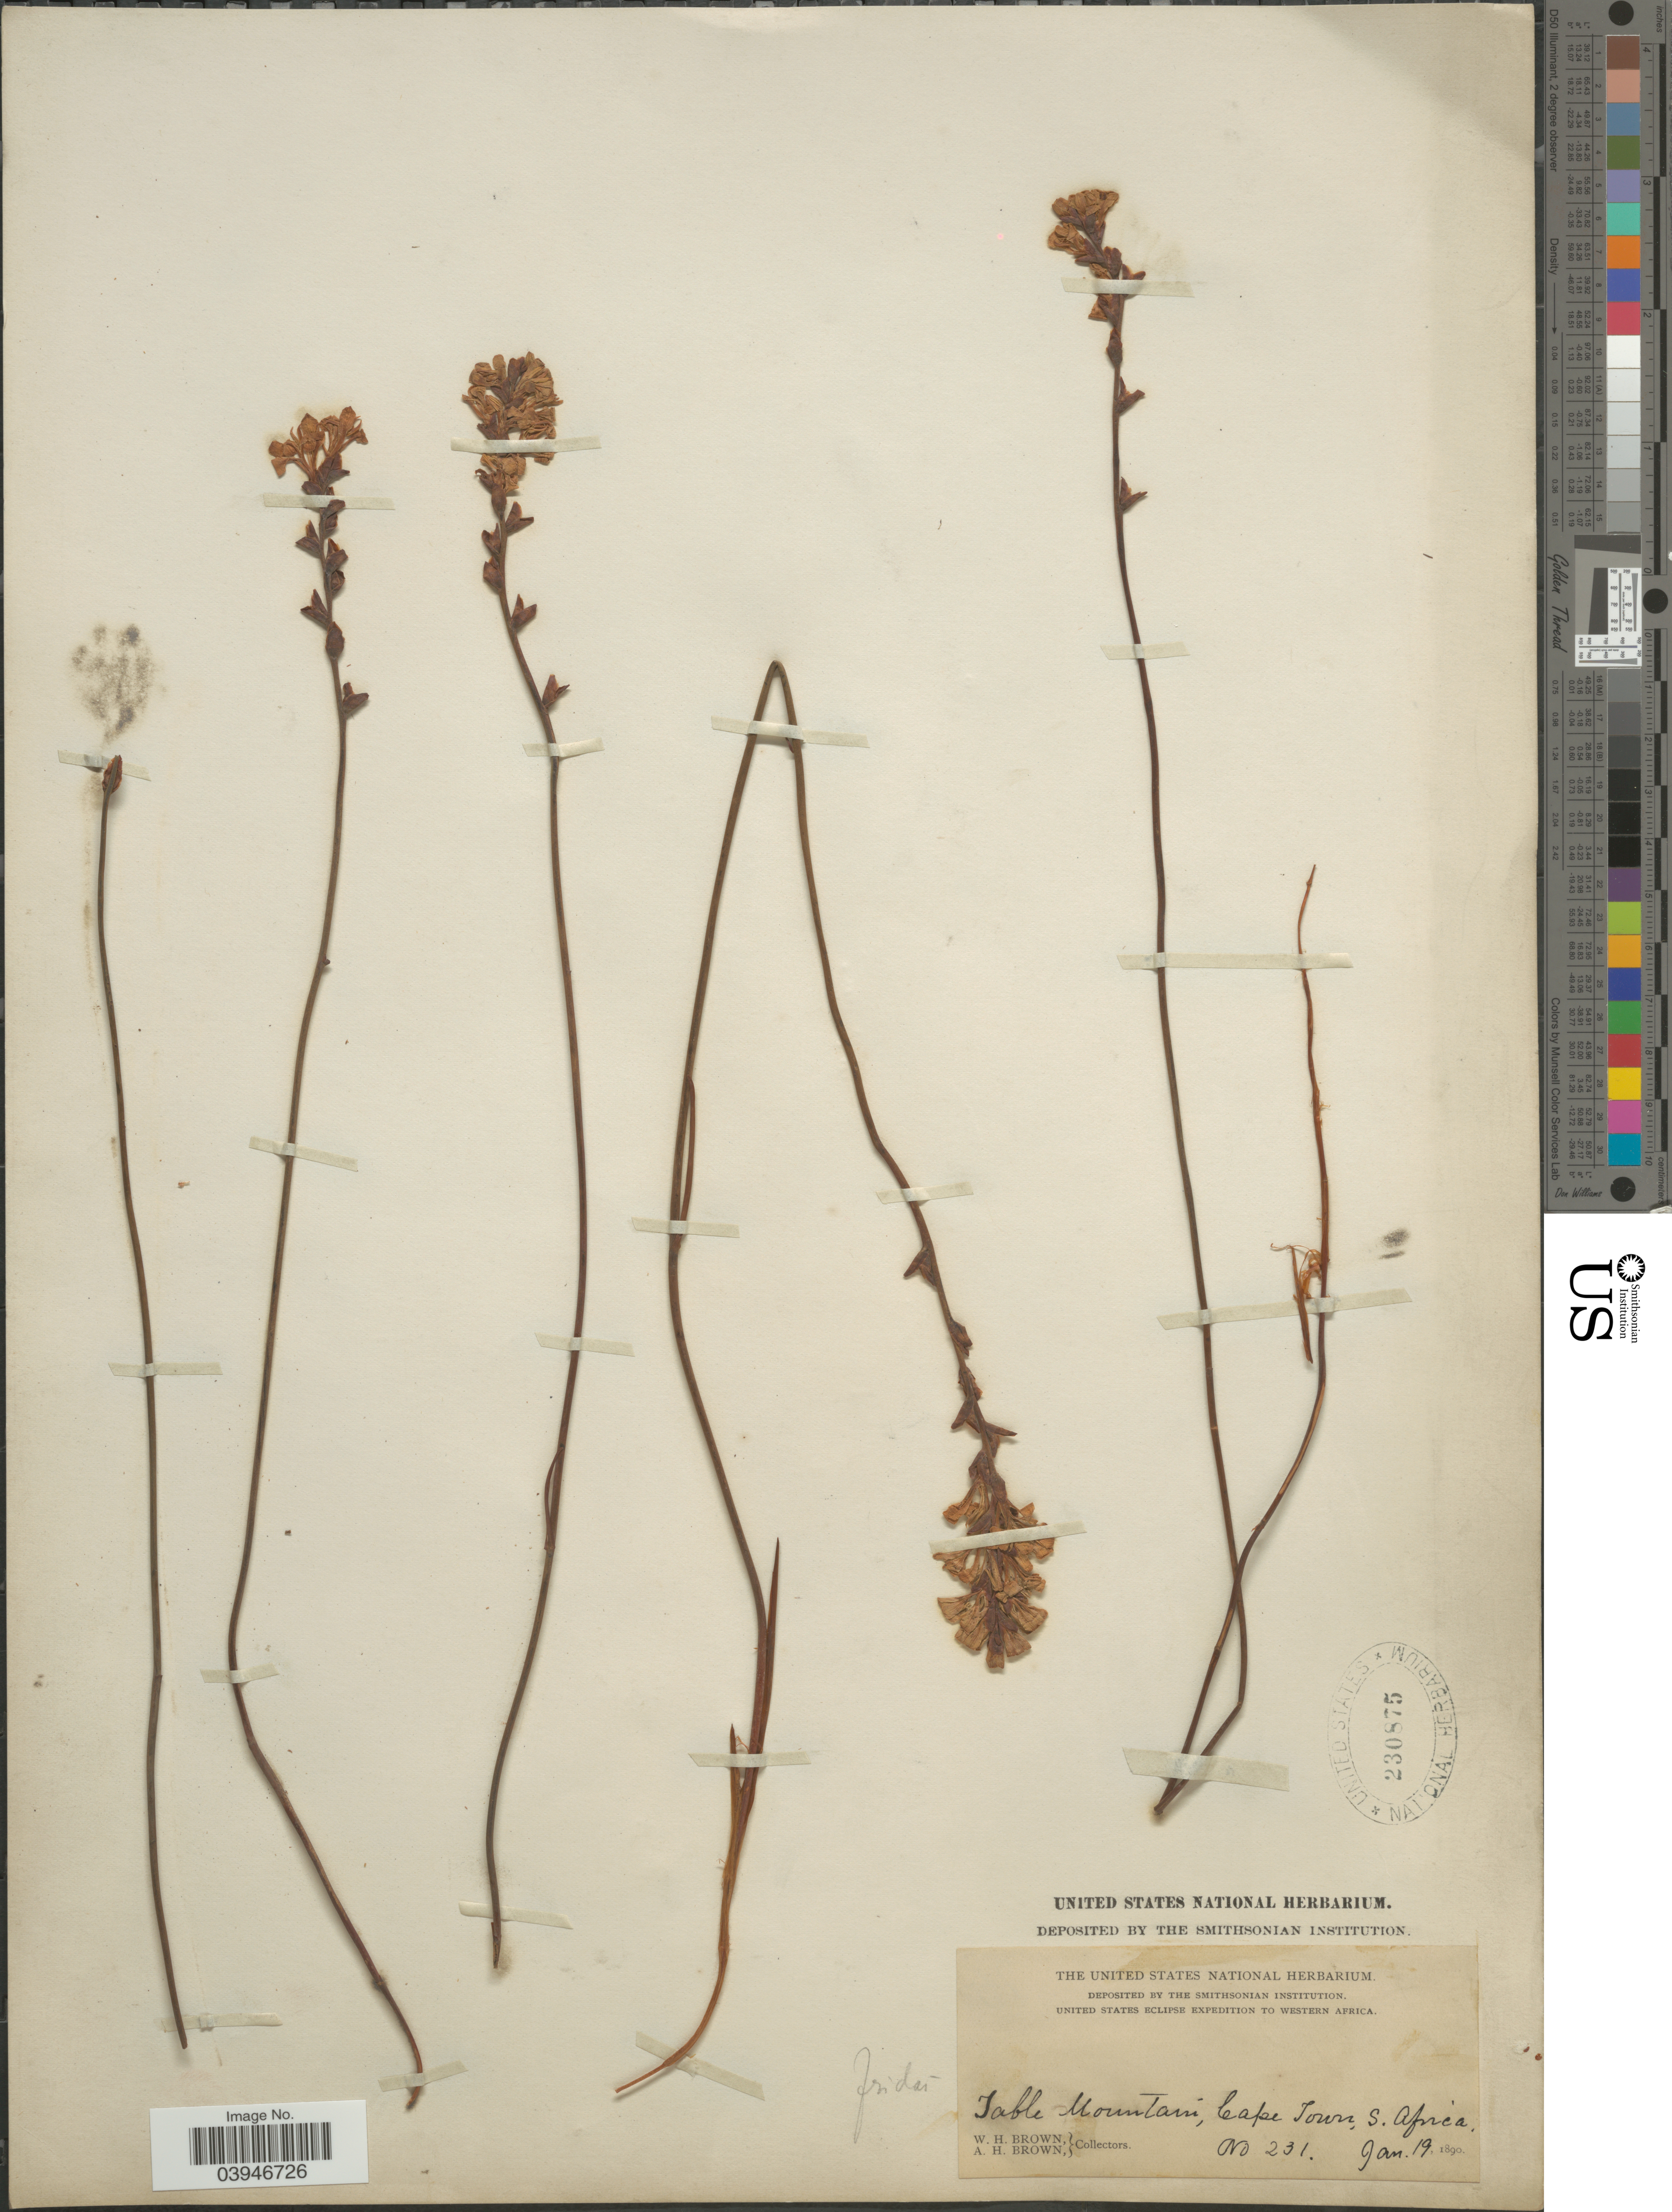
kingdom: Plantae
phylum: Tracheophyta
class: Liliopsida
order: Liliales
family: Liliaceae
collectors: W. H. Brown & A. H. Brown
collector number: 231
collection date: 1890-01-19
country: South Africa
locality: Table Mountain, Cape Town, S. Africa.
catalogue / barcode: US 230875